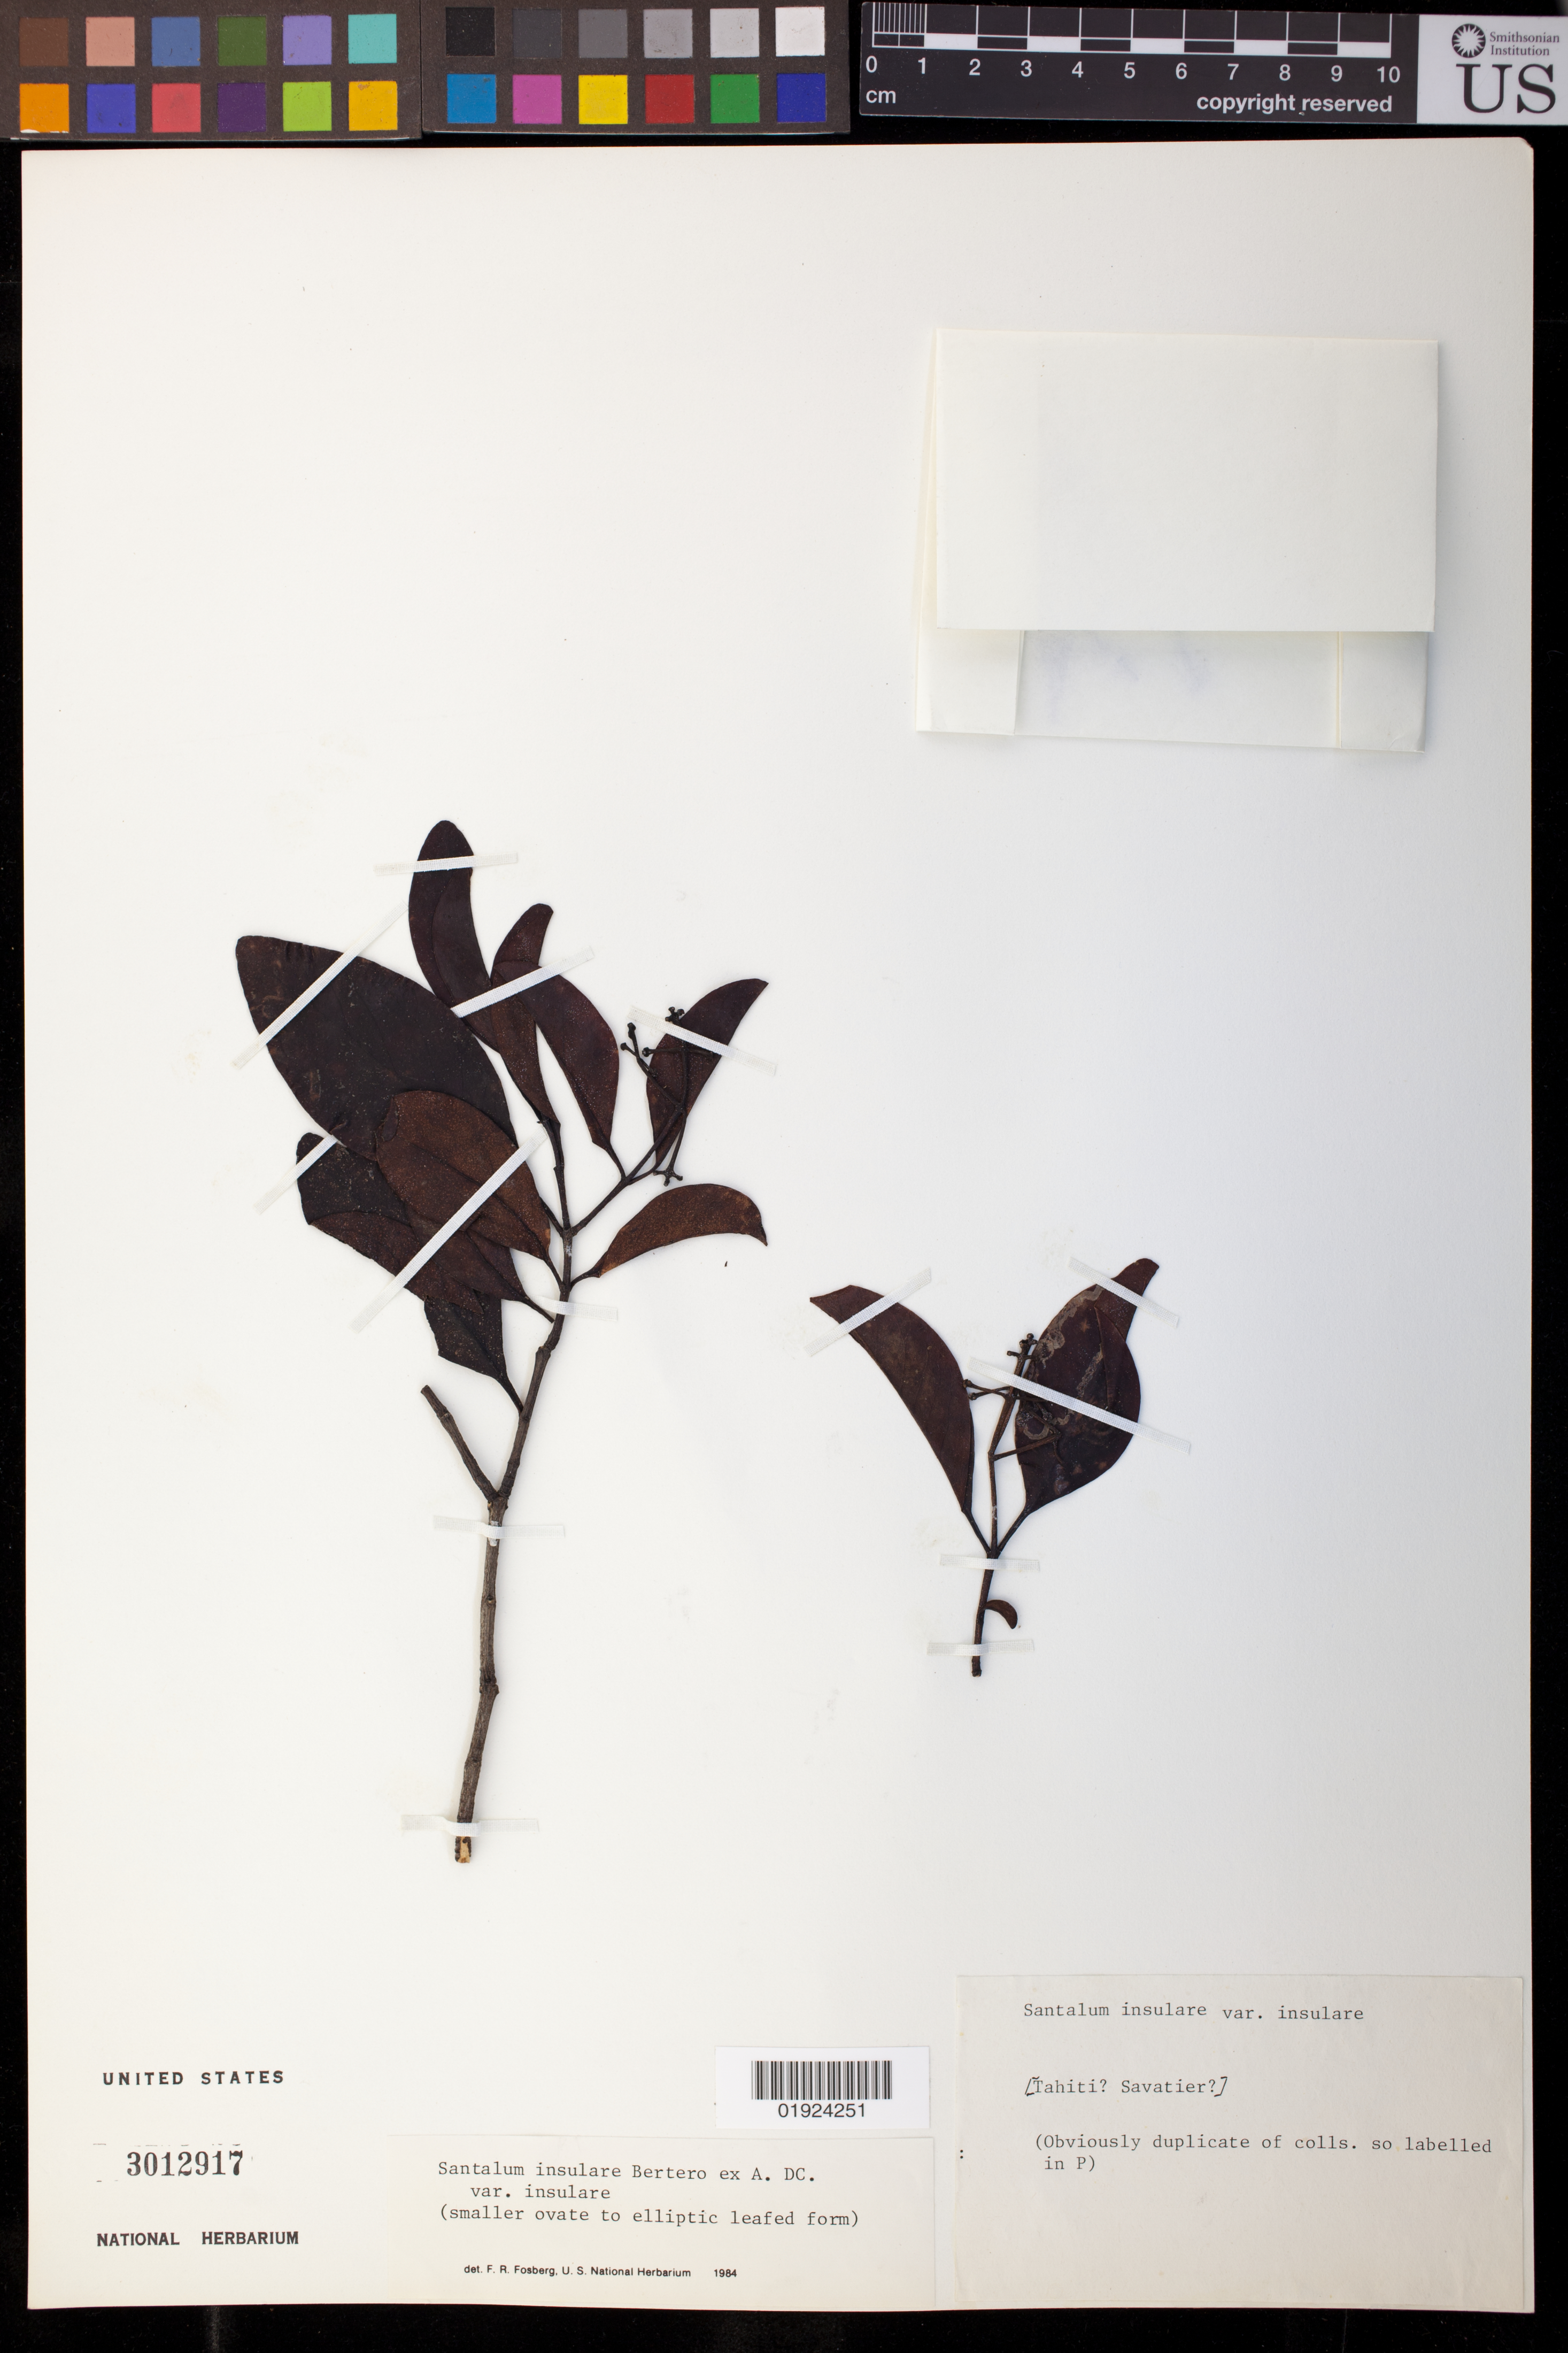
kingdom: Plantae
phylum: Tracheophyta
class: Magnoliopsida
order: Santalales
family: Santalaceae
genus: Santalum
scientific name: Santalum insulare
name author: Bertero ex A. DC.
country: French Polynesia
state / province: Îles du Vent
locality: Savatier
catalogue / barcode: US 3012917